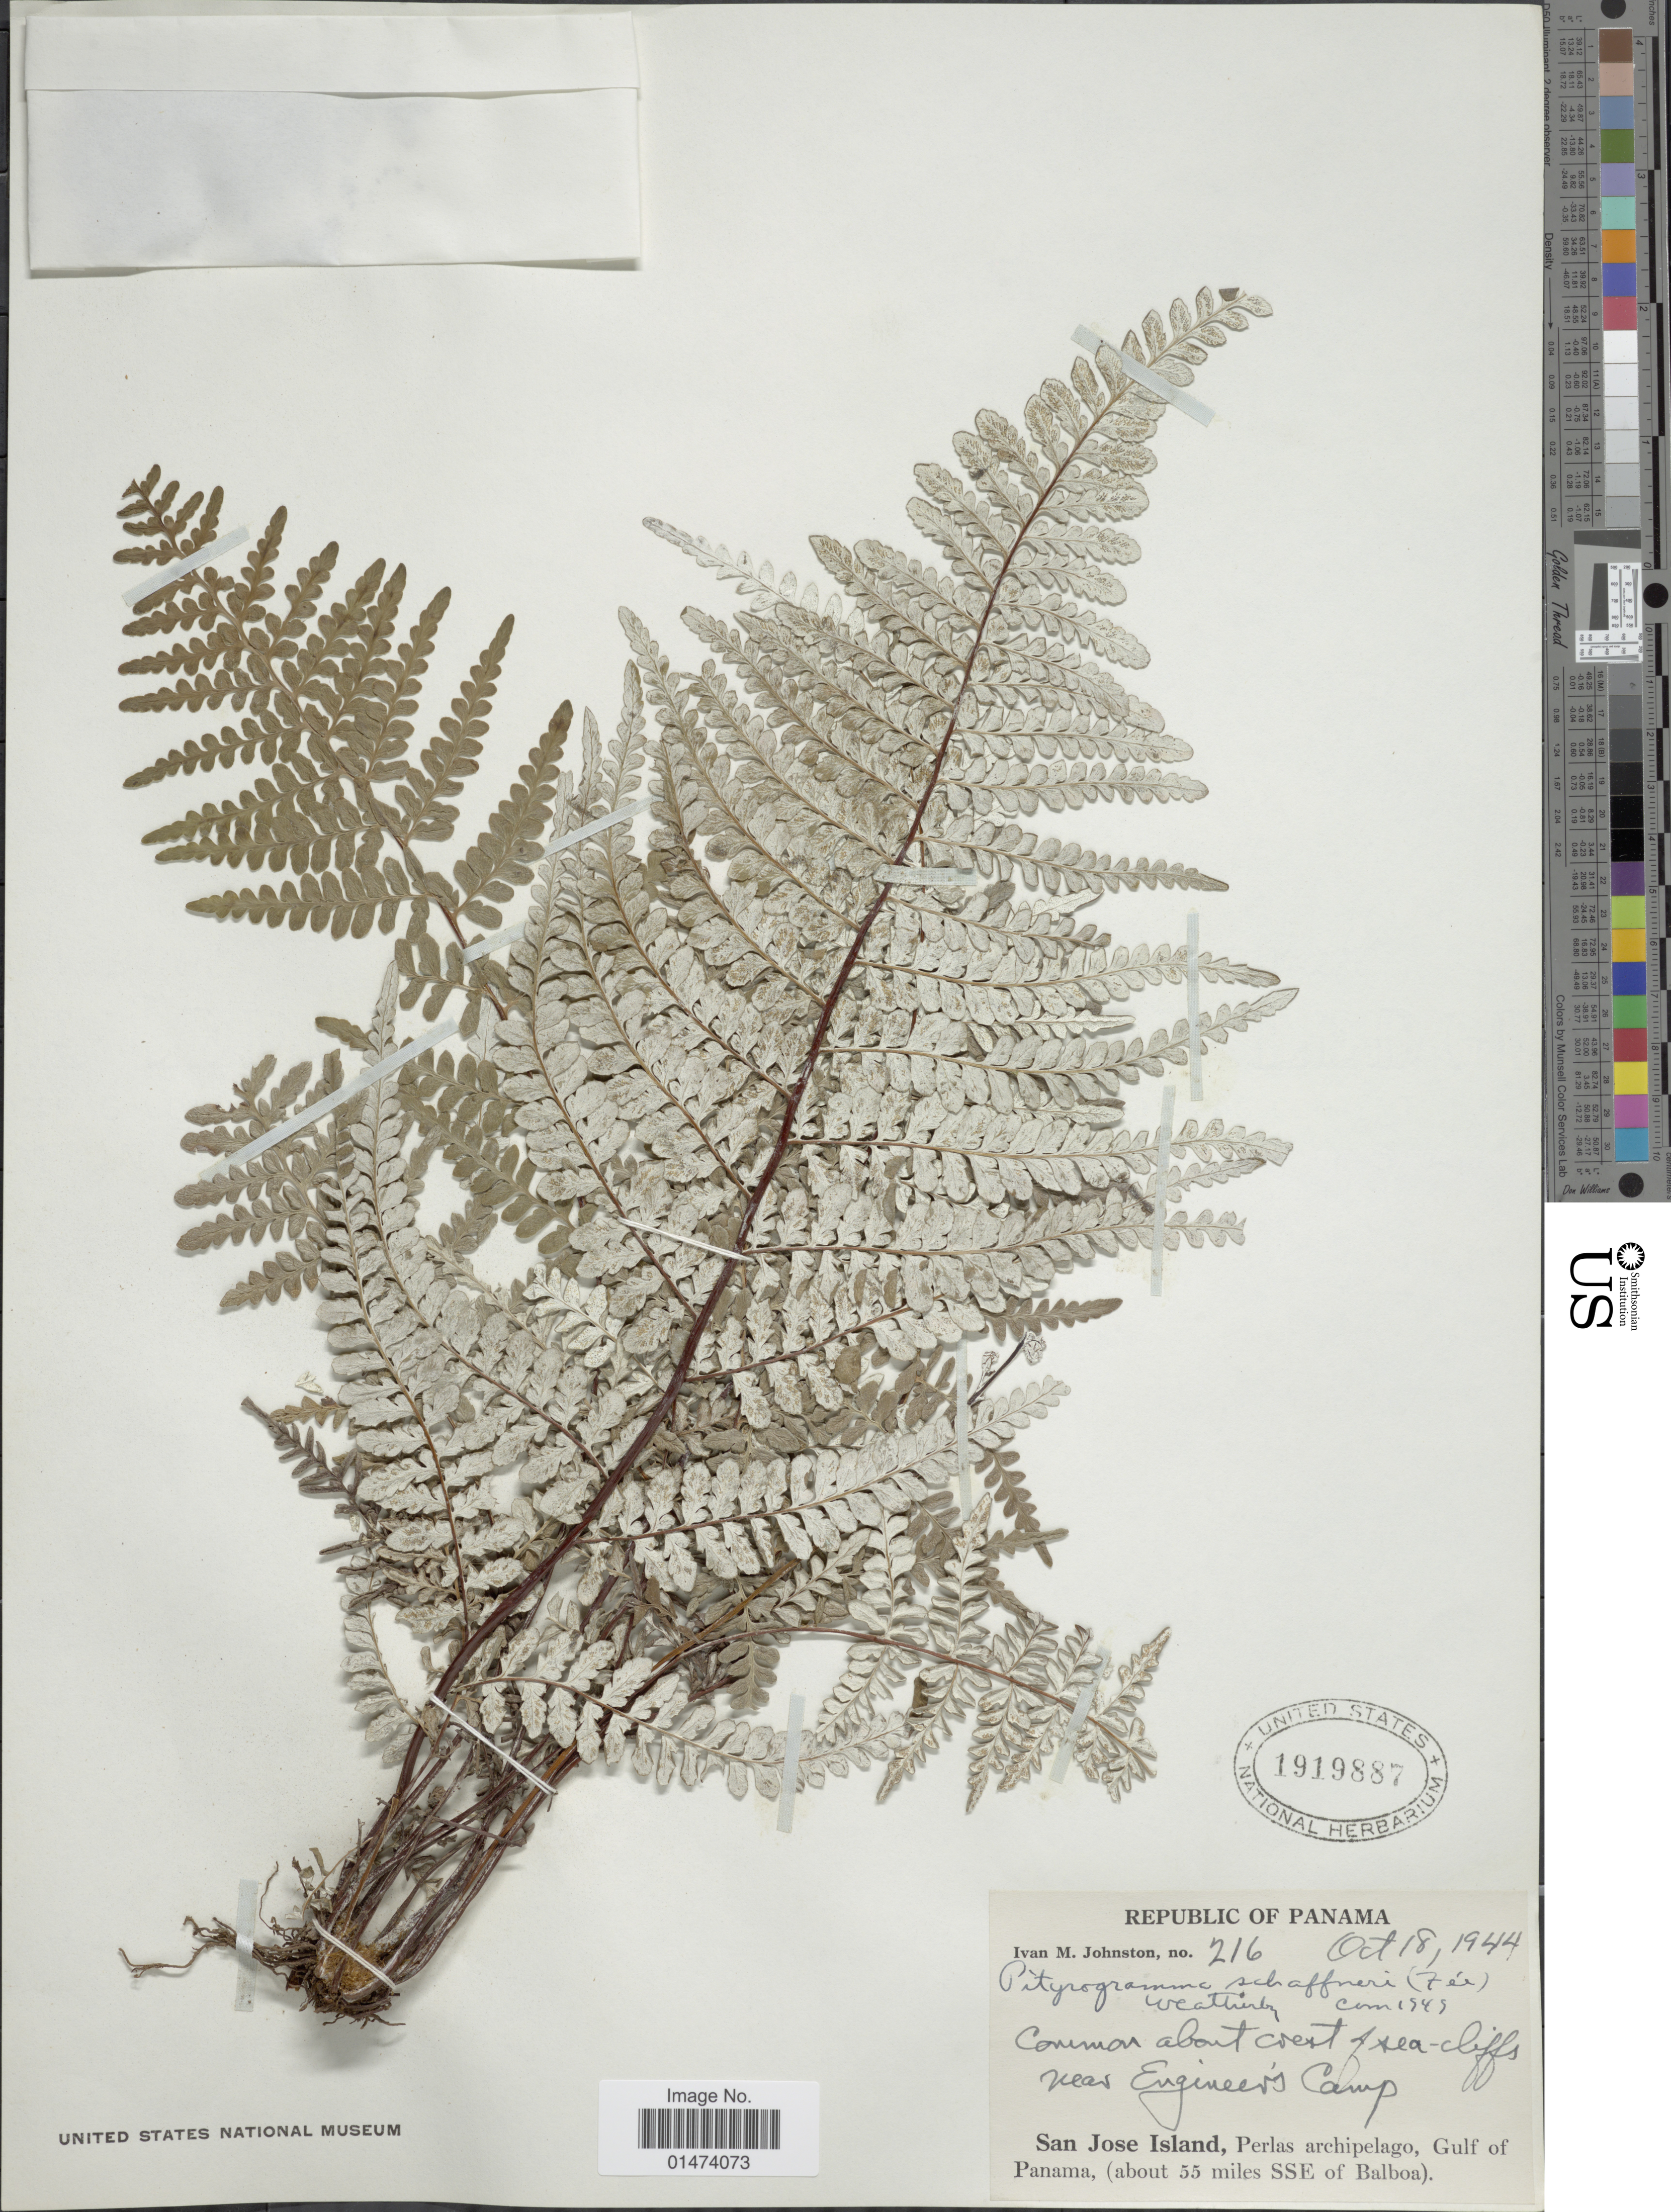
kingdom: Plantae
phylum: Tracheophyta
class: Polypodiopsida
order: Polypodiales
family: Pteridaceae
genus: Pityrogramma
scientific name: Pityrogramma dealbata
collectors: I.M. Johnston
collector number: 216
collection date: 1944-10-18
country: Panama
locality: San Jose Island, Perlas archipelago, Gulf of Panama (about 55 miles SSE of Balboa)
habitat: Common about crest of sea-cliffs near Engineer's camp.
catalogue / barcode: US 1919887